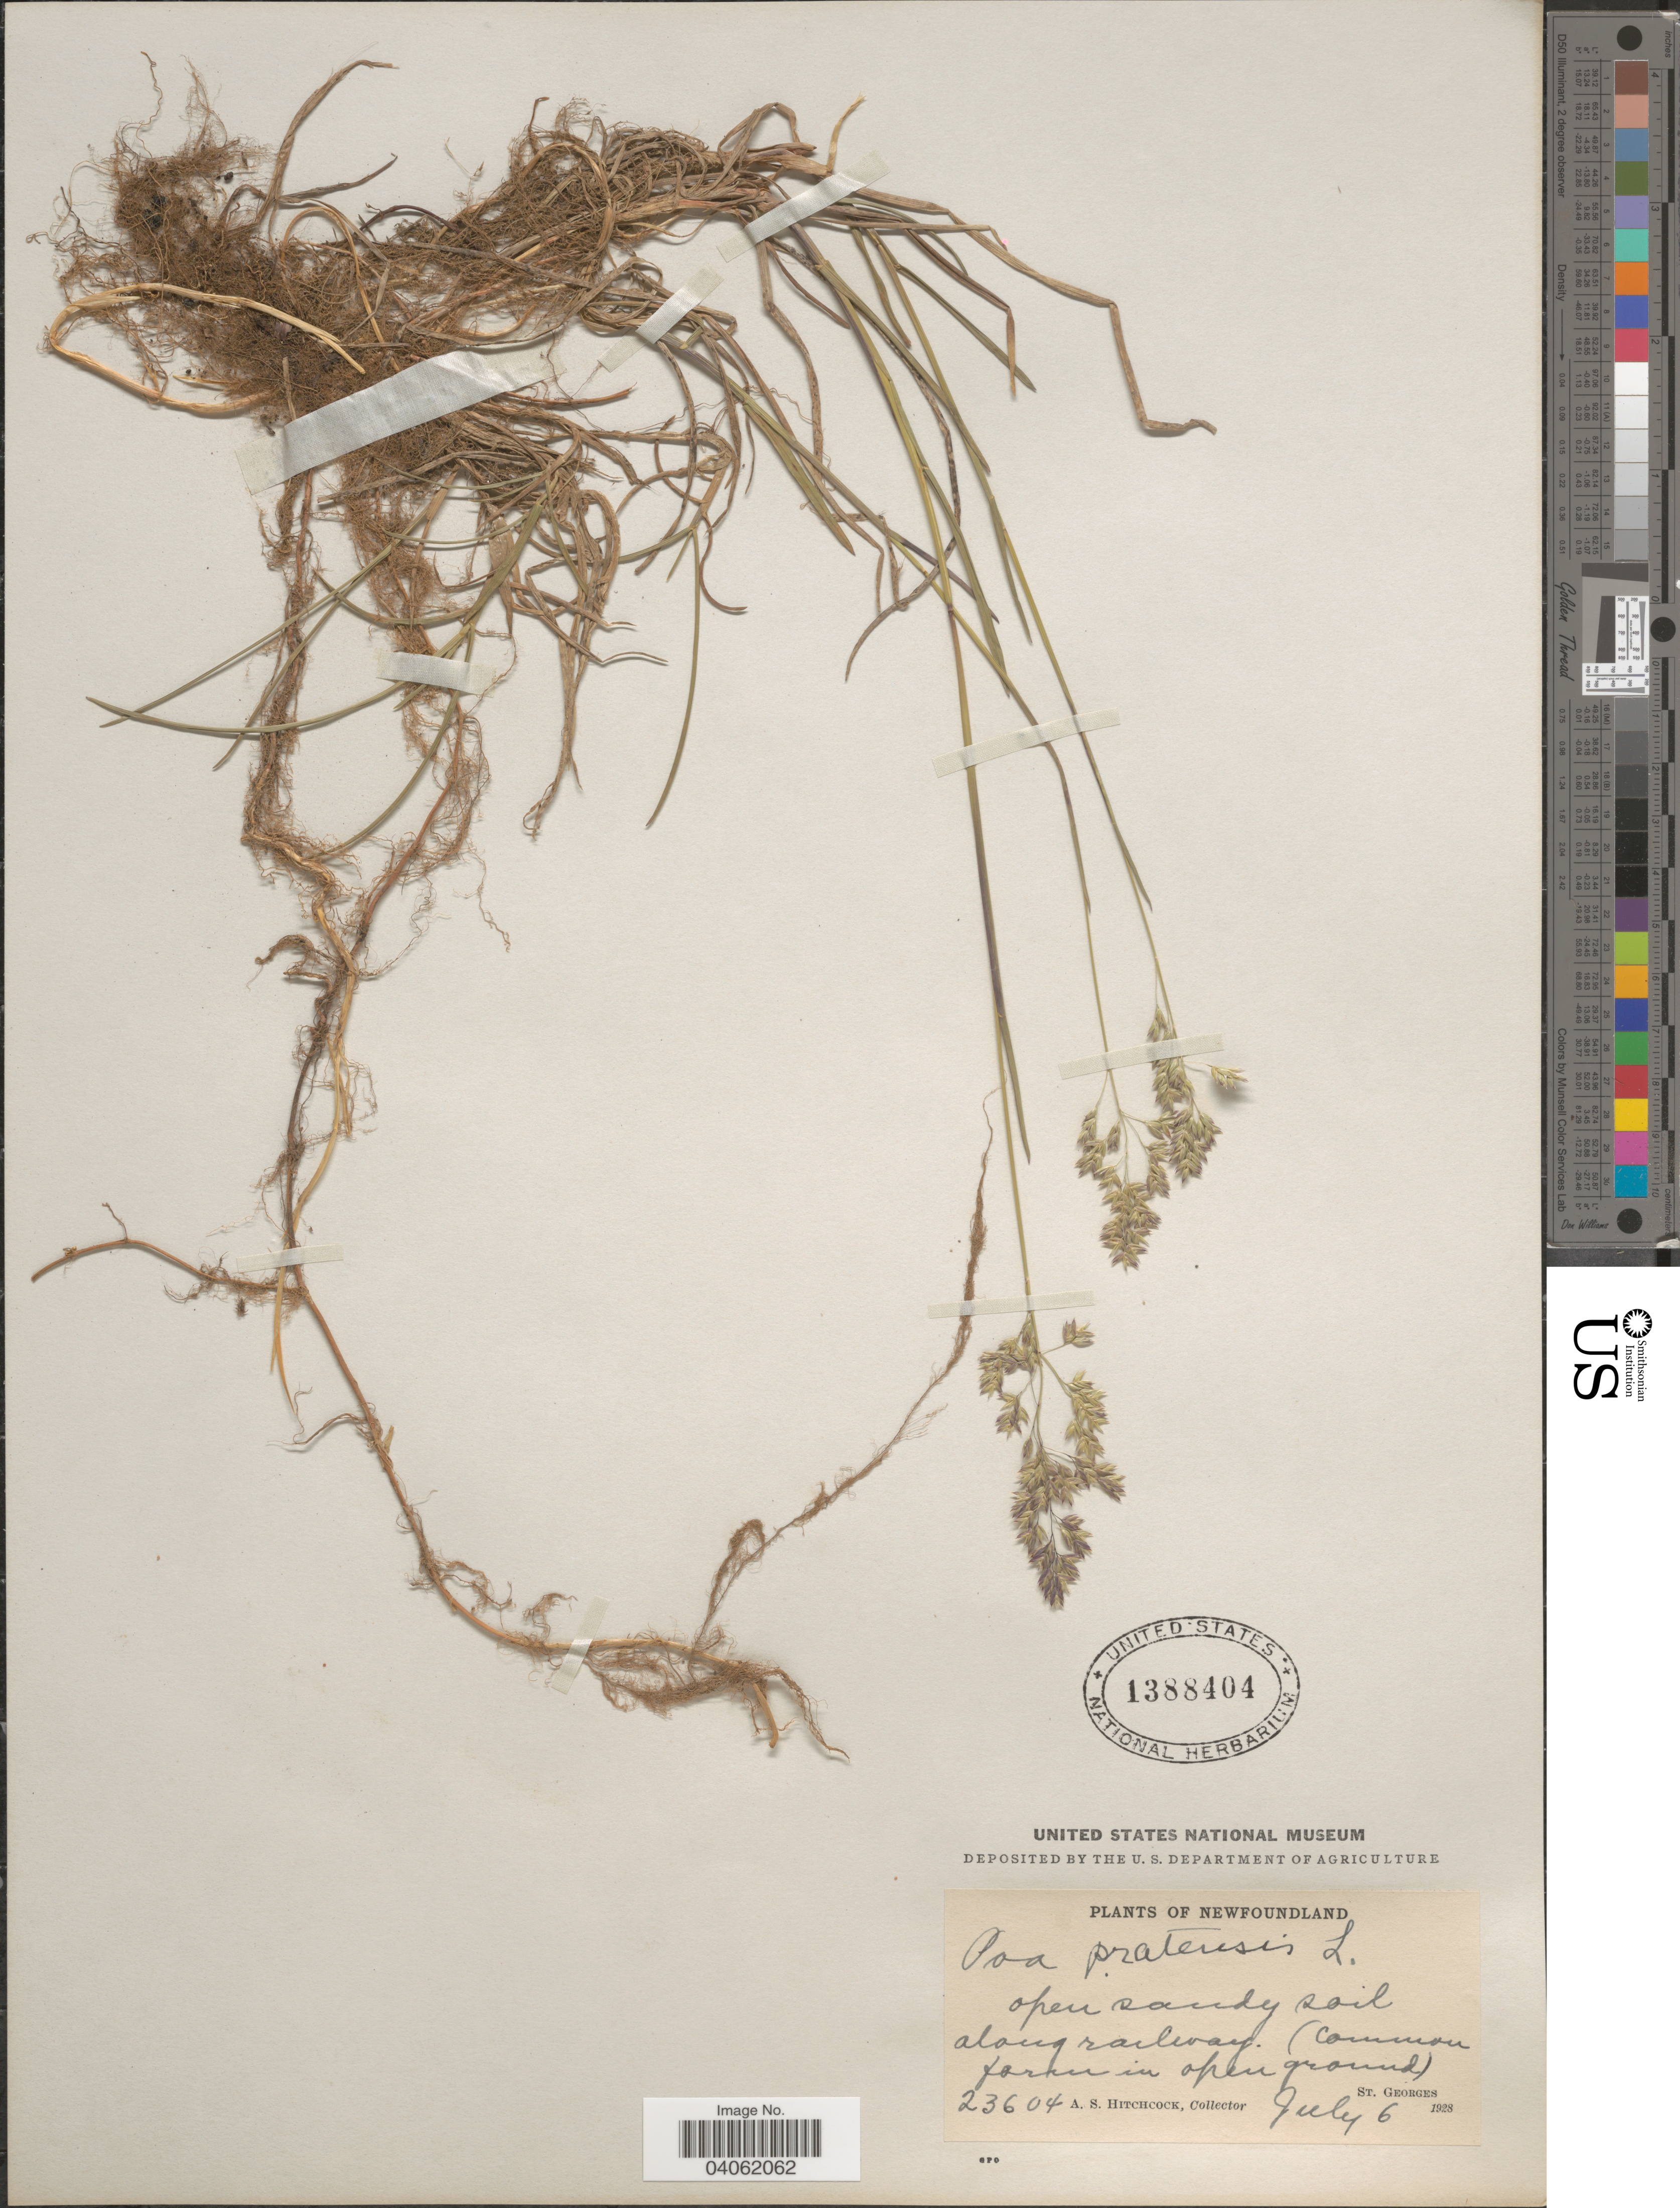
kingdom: Plantae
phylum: Tracheophyta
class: Liliopsida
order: Poales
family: Poaceae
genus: Poa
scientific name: Poa pratensis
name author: L.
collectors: A. S. Hitchcock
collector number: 23604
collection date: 1928-07-06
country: Canada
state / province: Newfoundland and Labrador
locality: St. Georges.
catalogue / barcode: US 1388404